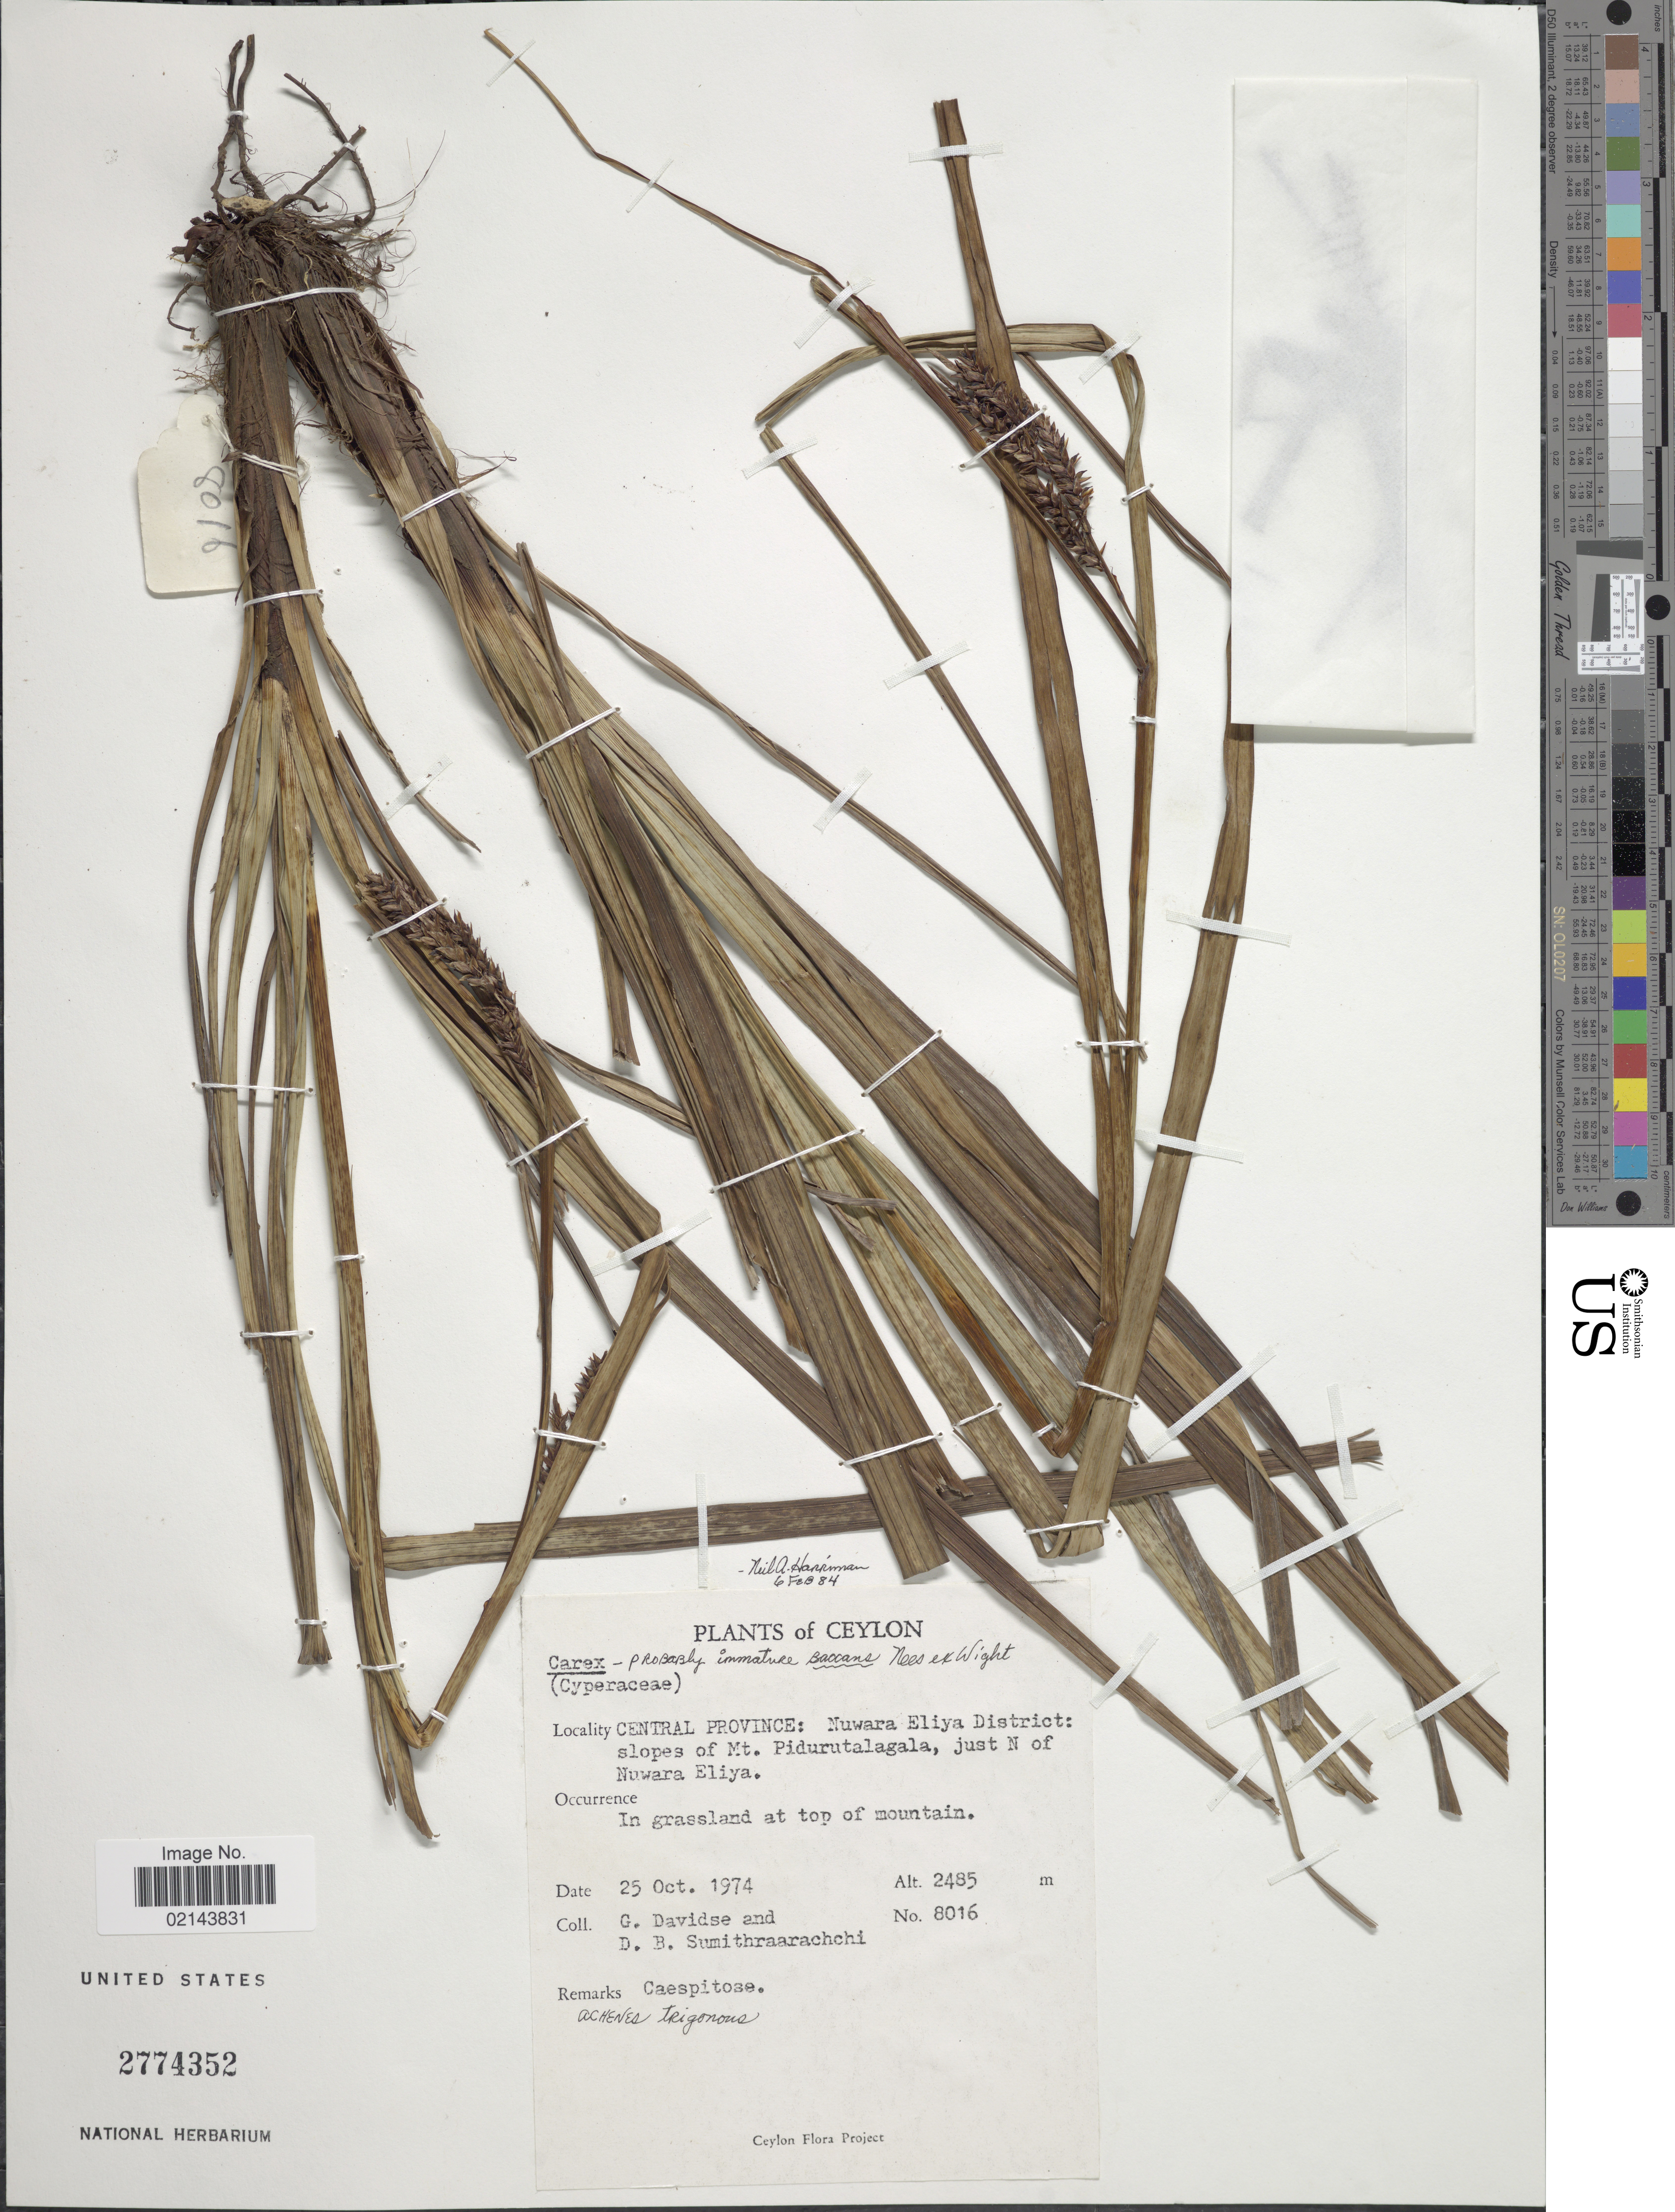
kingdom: Plantae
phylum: Tracheophyta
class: Liliopsida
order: Poales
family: Cyperaceae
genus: Carex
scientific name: Carex baccans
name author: Nees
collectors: G. Davidse & D. B. Sumithraarachchi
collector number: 8016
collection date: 1974-10-25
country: Sri Lanka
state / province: Central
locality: Ceylon. Nuwara Eliya District: slopes of Mt. Pidurutalagala, just N of Nuwara Eliya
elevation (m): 2485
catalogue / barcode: US 2774352